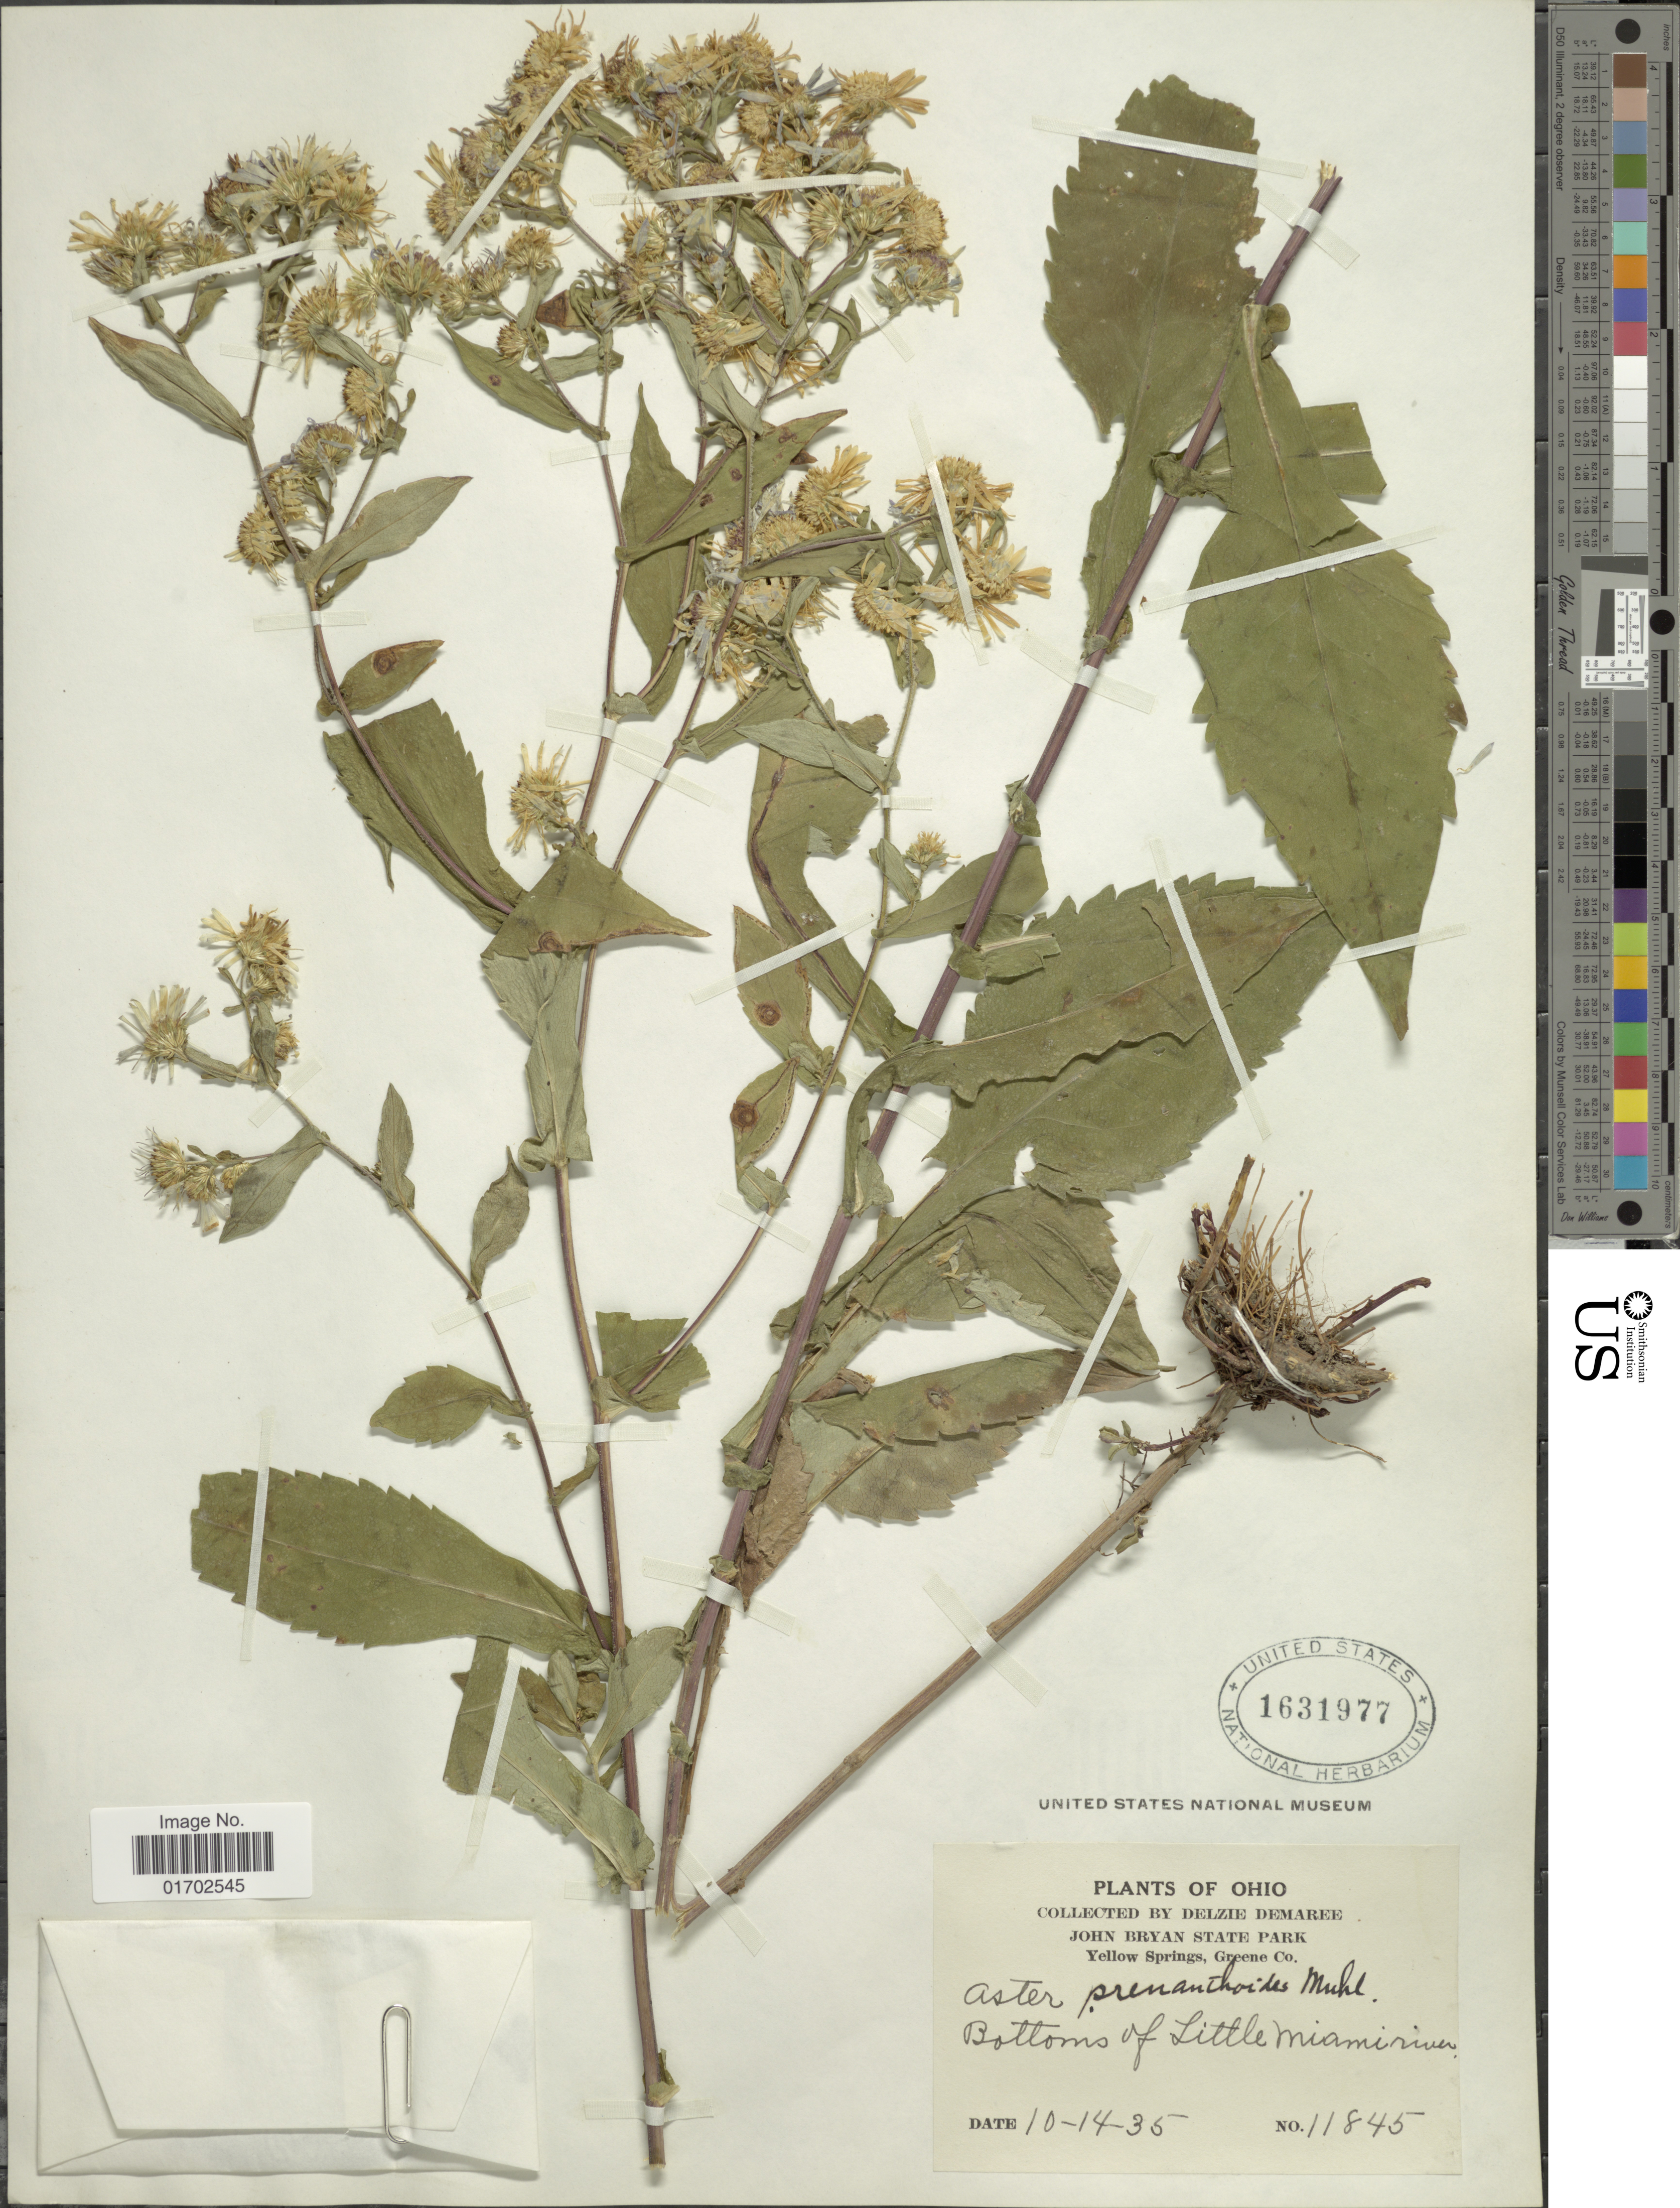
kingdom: Plantae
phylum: Tracheophyta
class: Magnoliopsida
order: Asterales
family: Asteraceae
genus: Symphyotrichum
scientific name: Symphyotrichum prenanthoides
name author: (Muhl. ex Willd.) G.L. Nesom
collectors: D. Demaree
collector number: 11845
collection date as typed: Transcribed d/m/y: 14/10/35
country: United States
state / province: Ohio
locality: John Bryan Statw Park, Yellow Springs, Greene Co. Bottoms of Little Miami river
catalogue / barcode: US 1631977